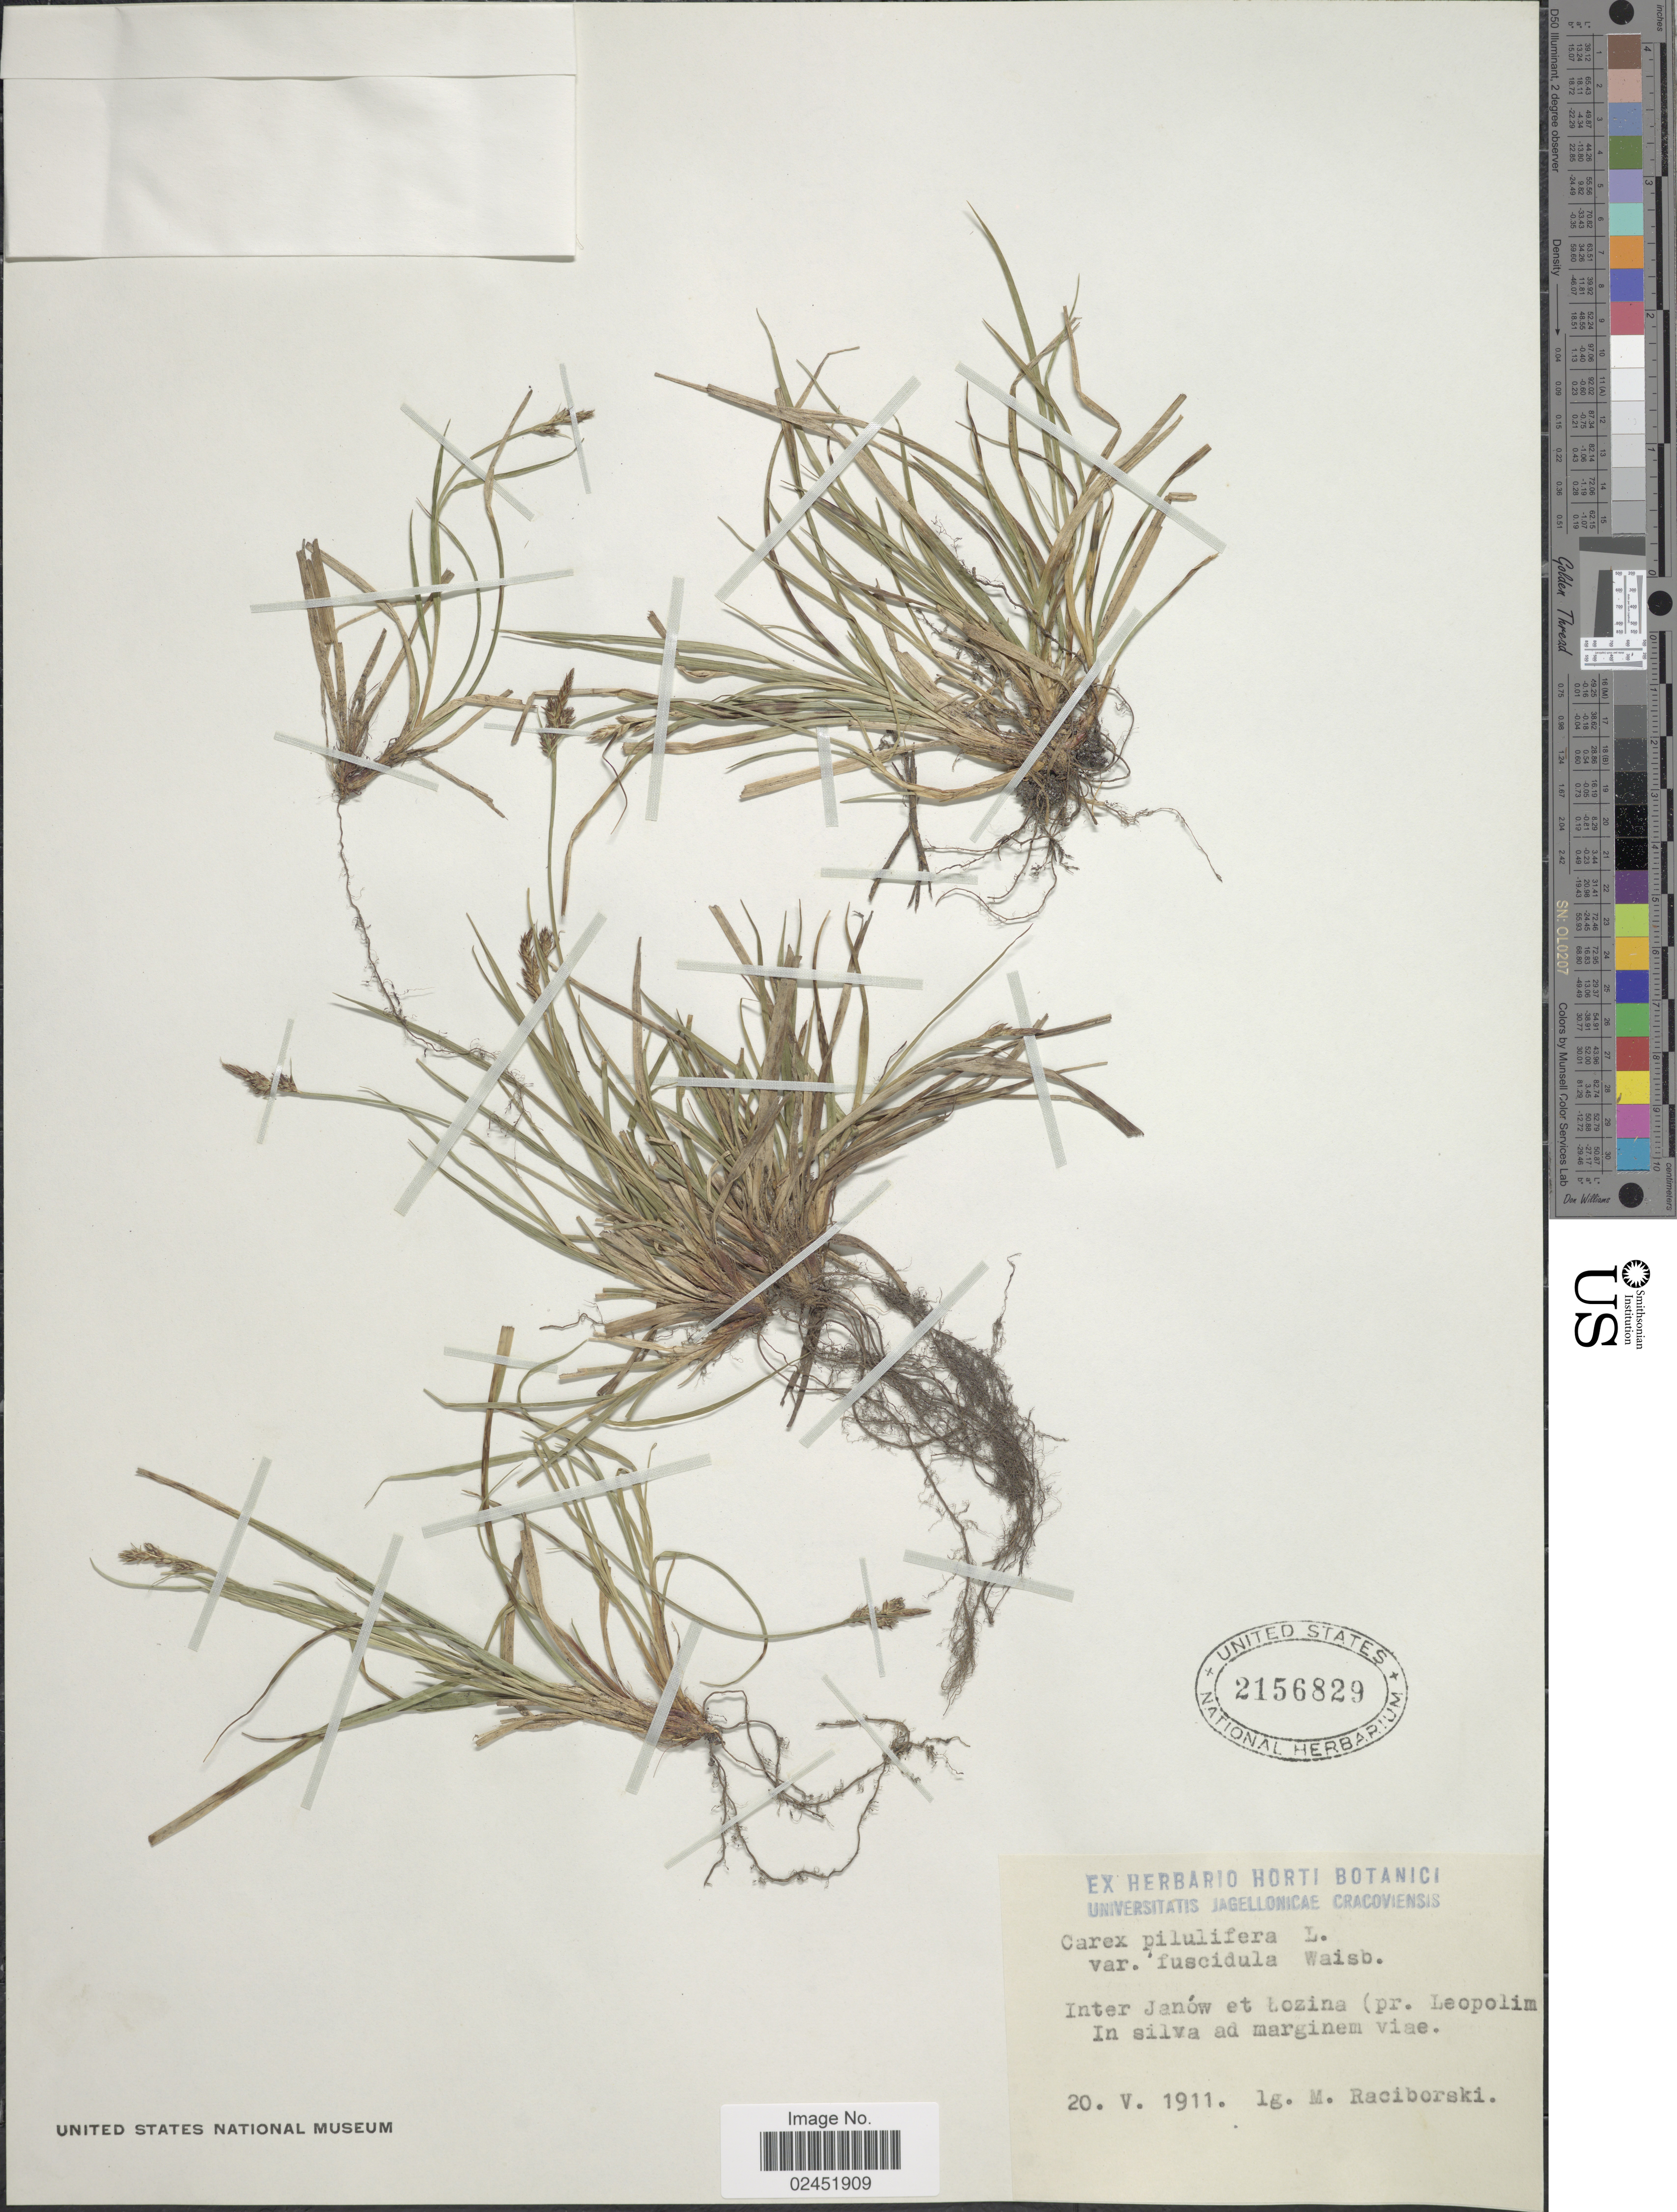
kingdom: Plantae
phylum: Tracheophyta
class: Liliopsida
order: Poales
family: Cyperaceae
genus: Carex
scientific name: Carex pilulifera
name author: L.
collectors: M. Raciborski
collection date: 1911-05-20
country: Poland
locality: Inter Janów et Rozina (pr. Leopolim In silva ad marginem viae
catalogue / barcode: US 2156829